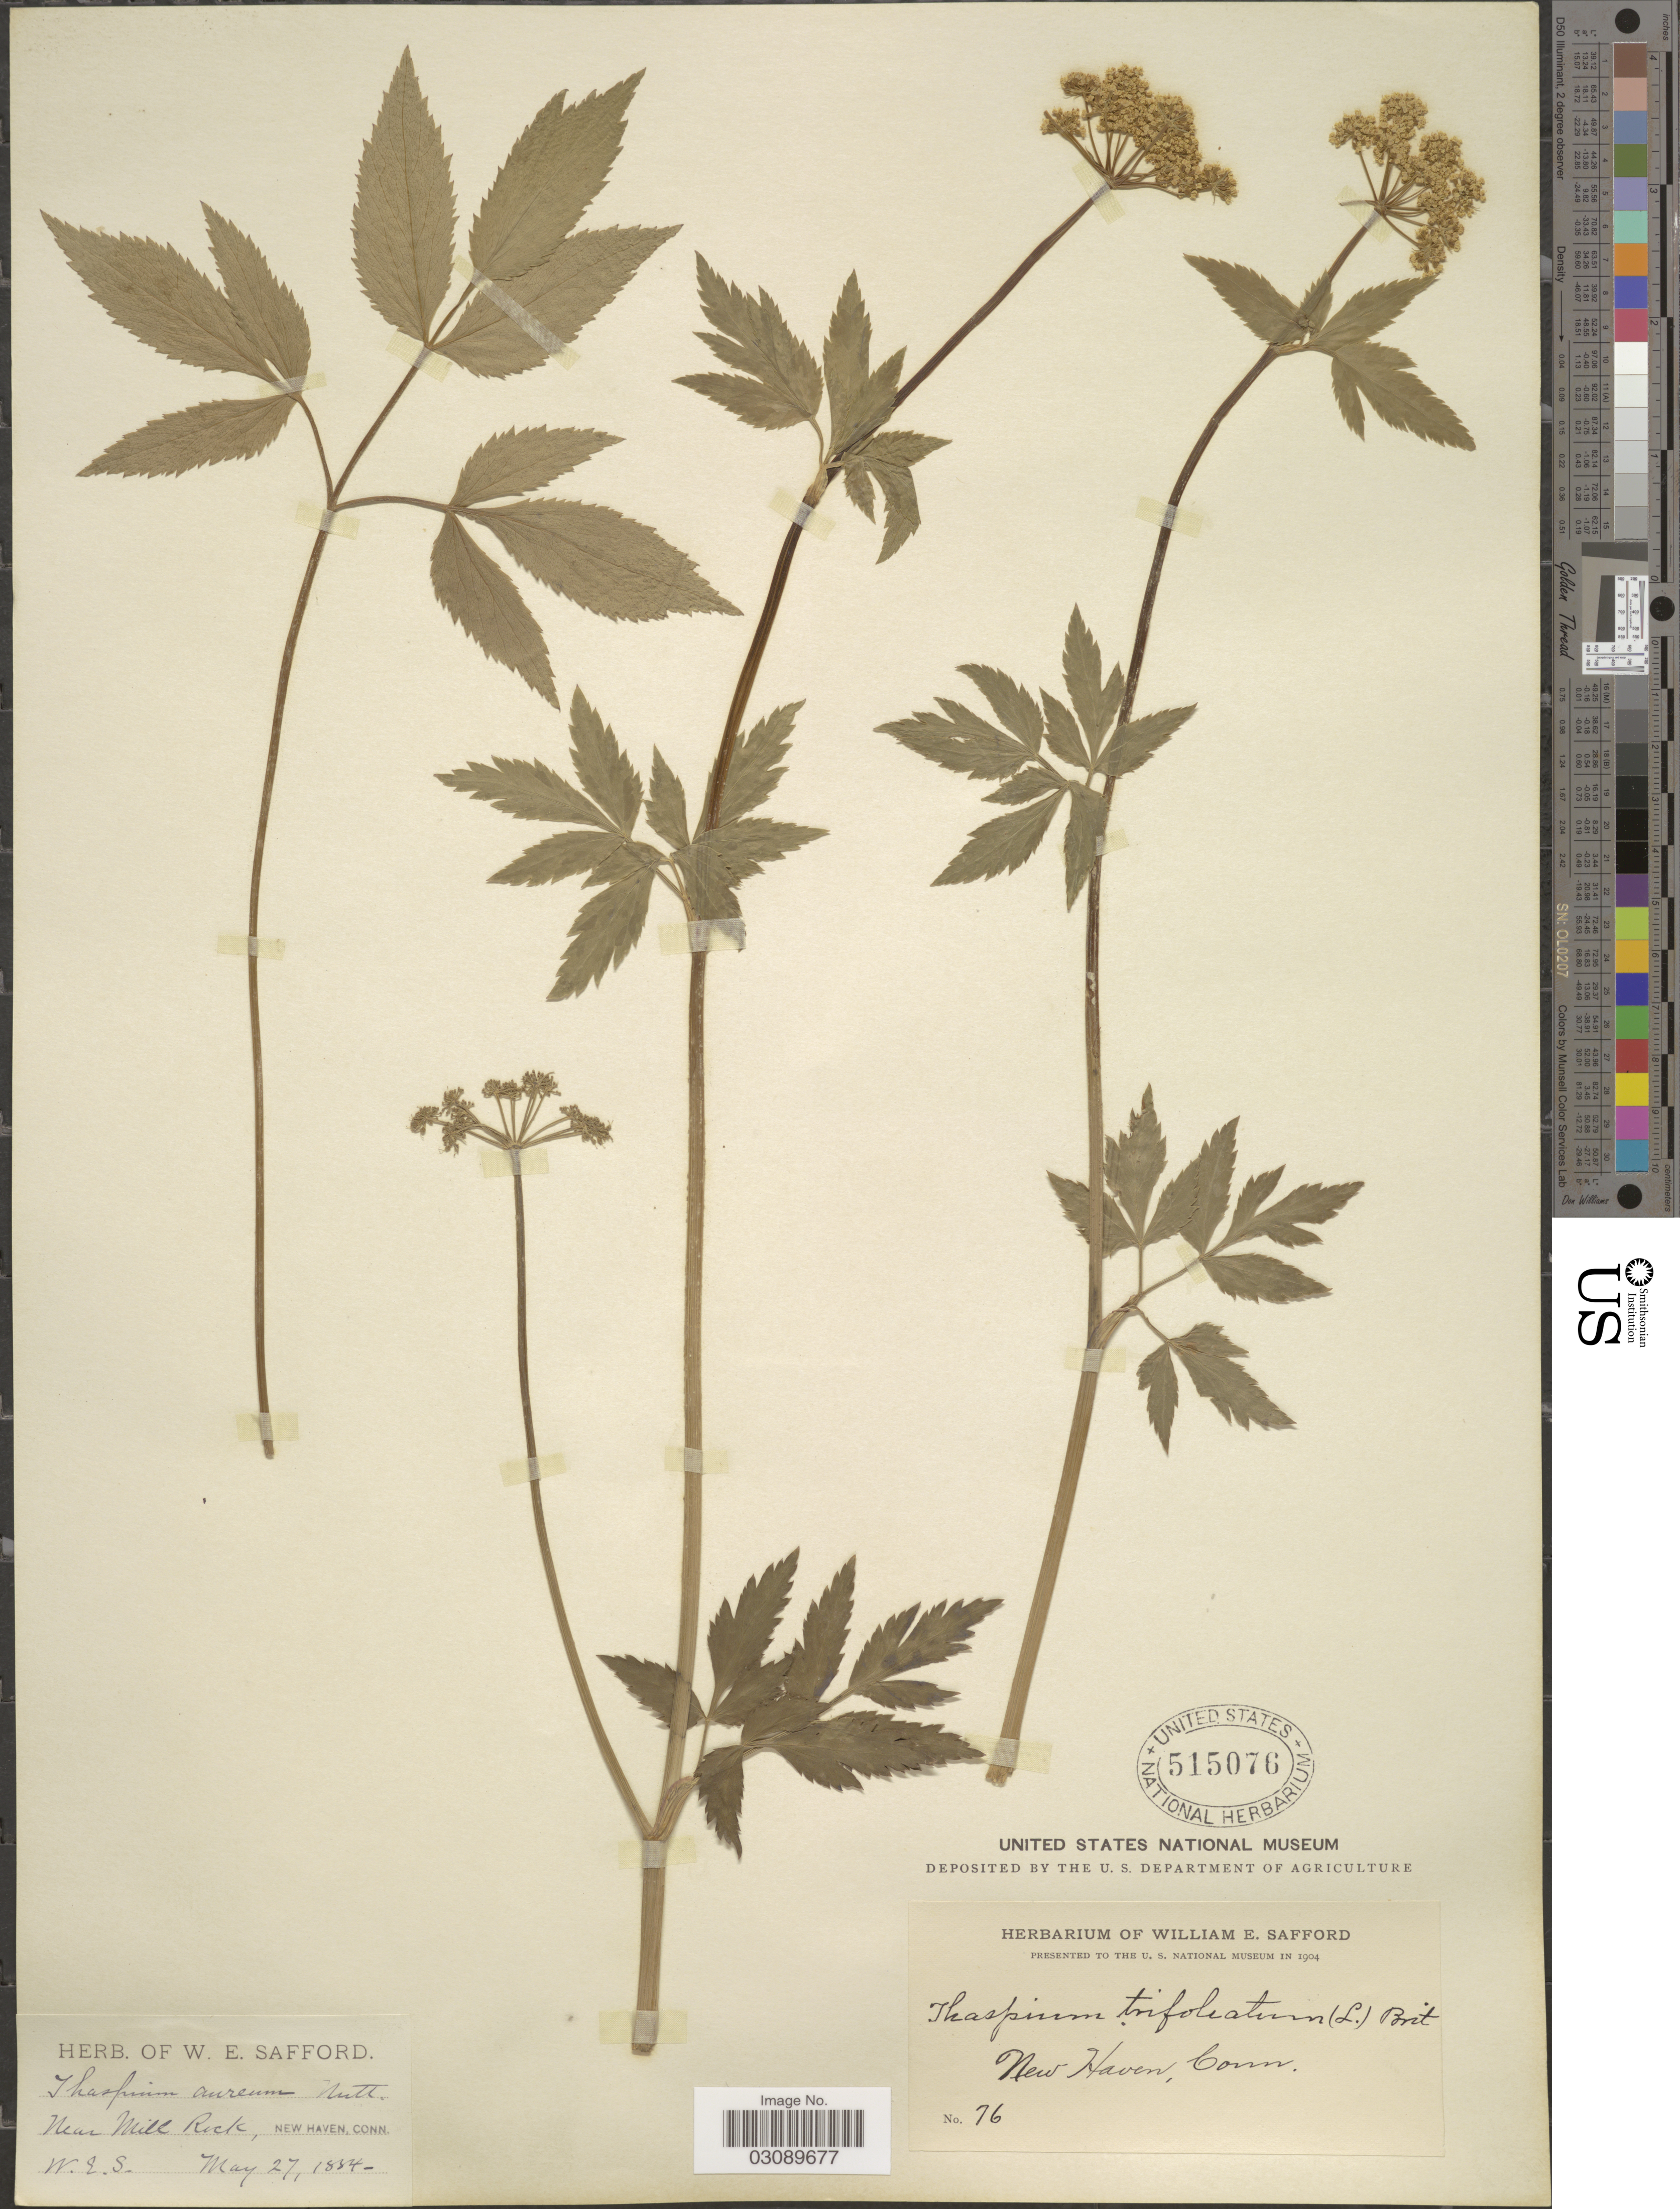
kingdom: Plantae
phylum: Tracheophyta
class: Magnoliopsida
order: Apiales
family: Apiaceae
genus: Thaspium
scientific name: Thaspium trifoliatum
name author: (L.) A. Gray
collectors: W. E. Safford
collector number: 76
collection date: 1884-05-27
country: United States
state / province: Connecticut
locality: Near Mill Rock, New Haven.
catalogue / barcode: US 515076